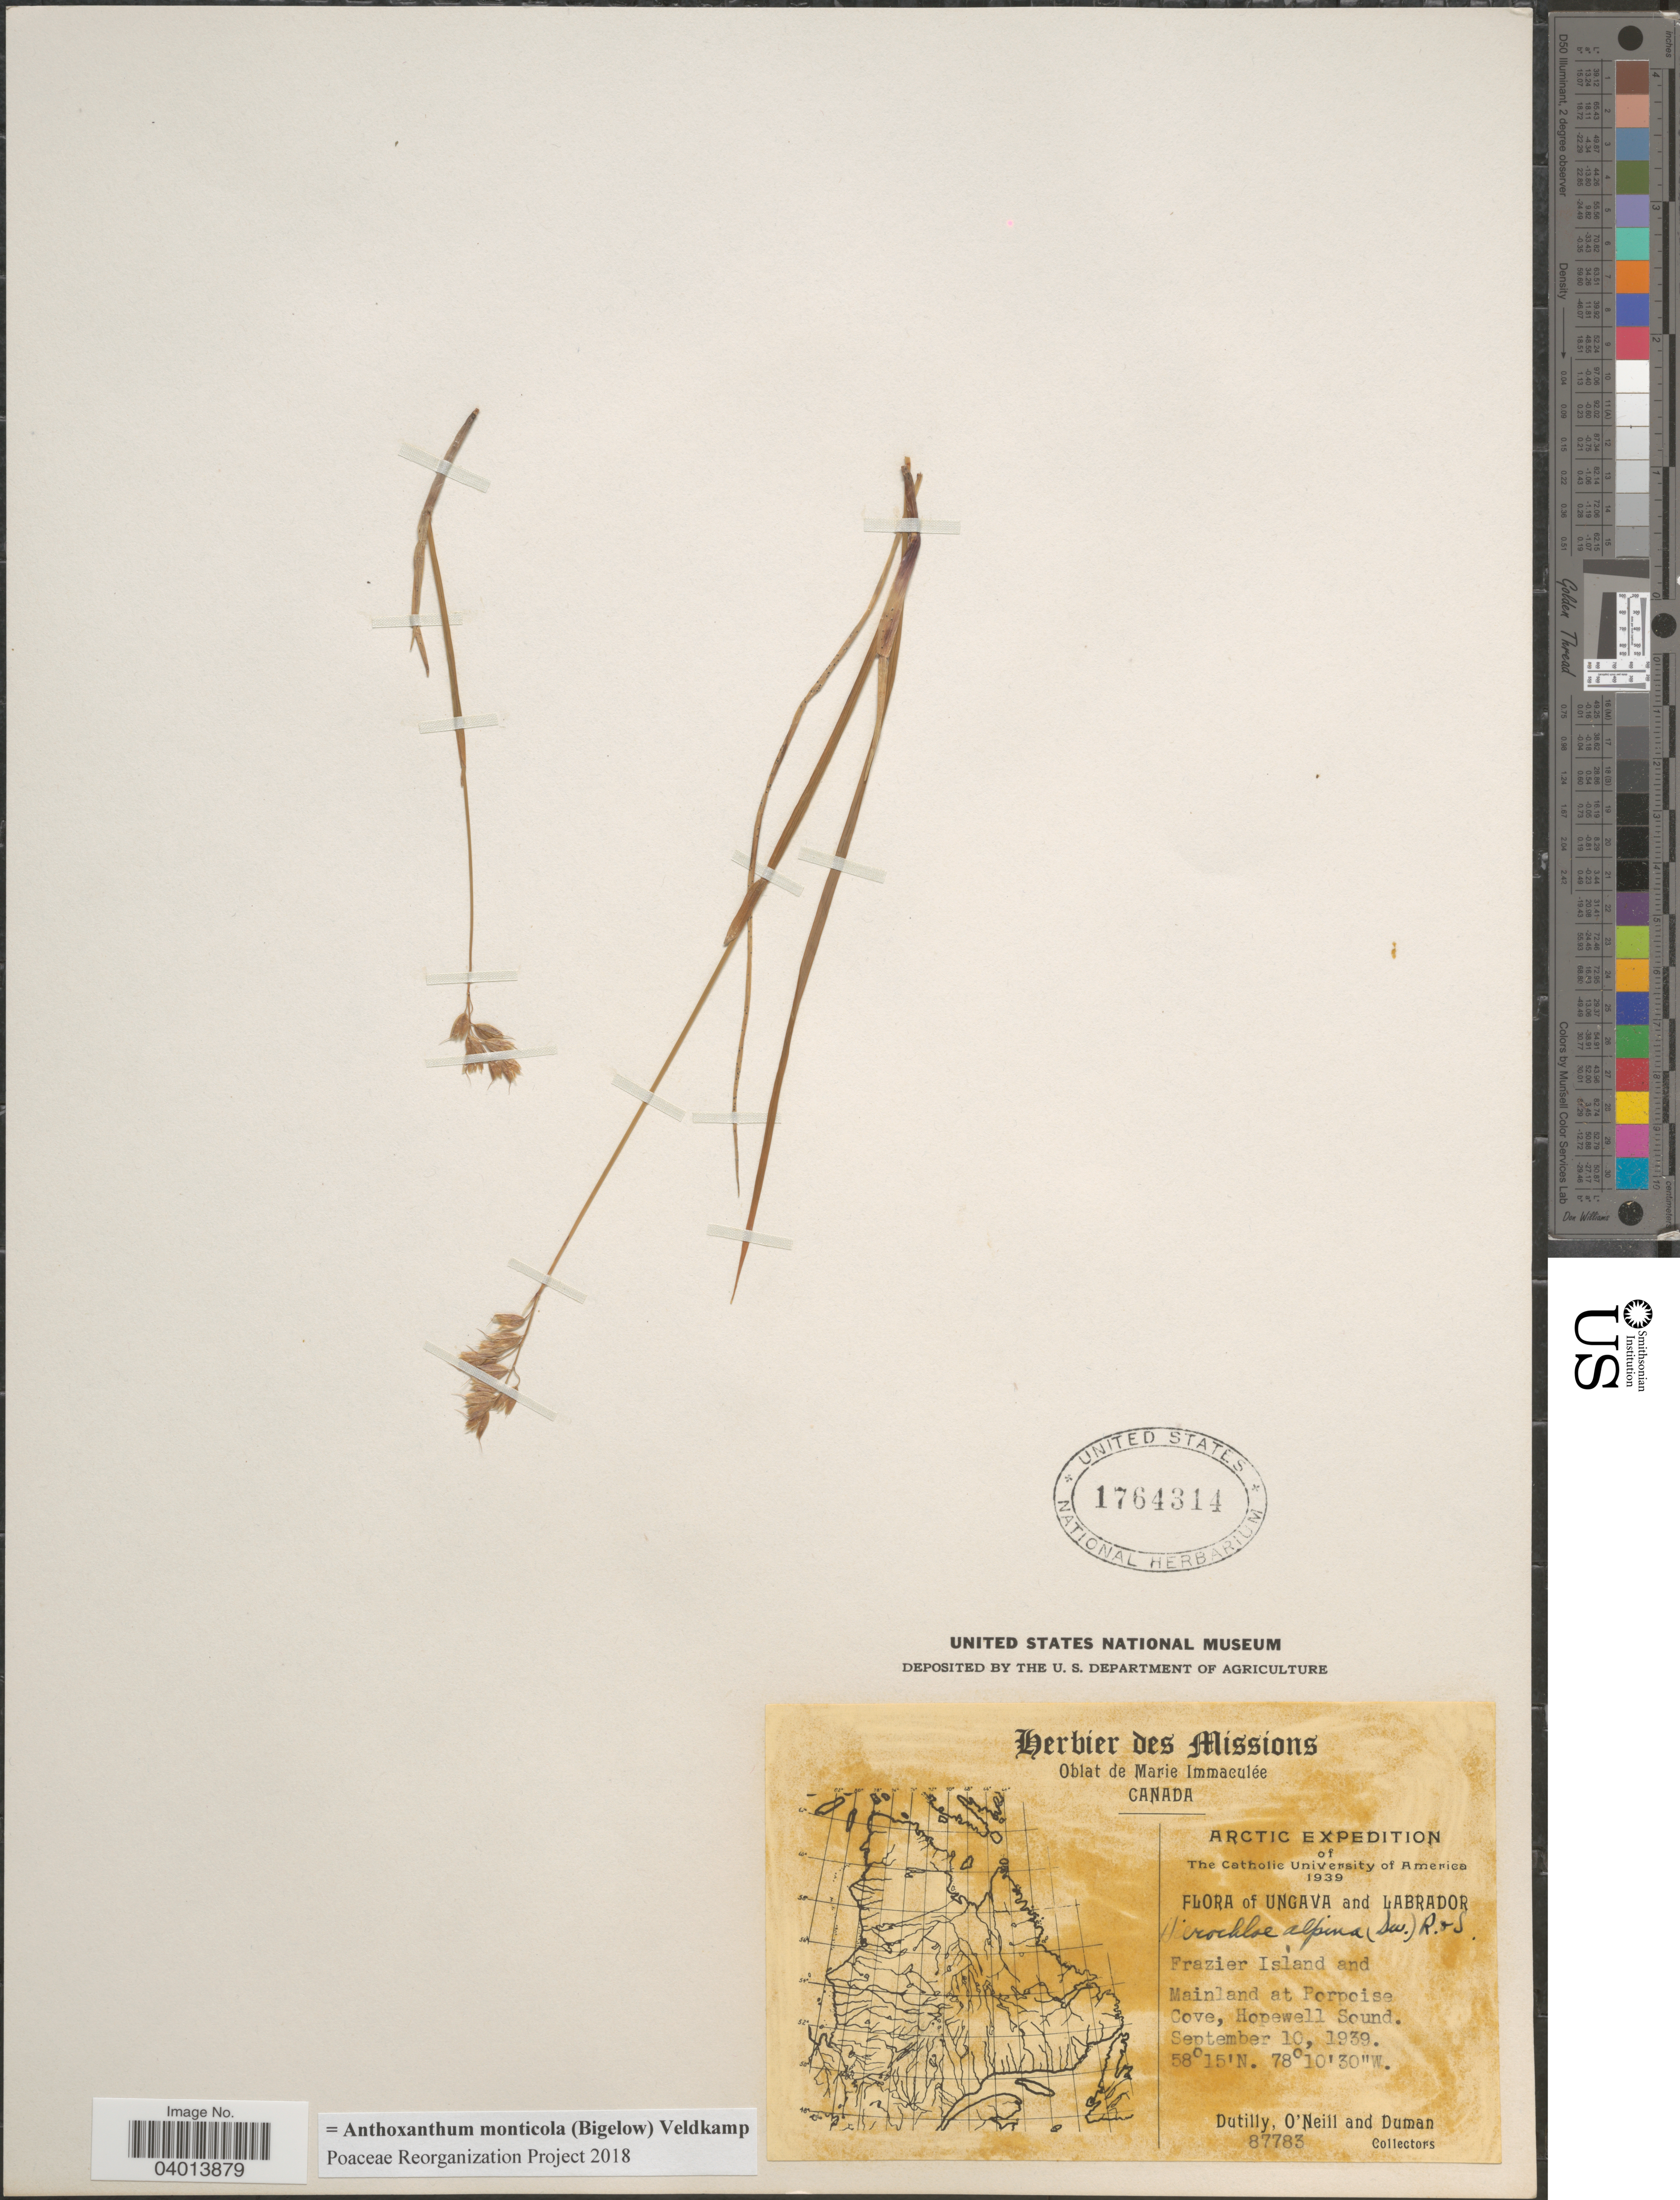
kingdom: Plantae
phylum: Tracheophyta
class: Liliopsida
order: Poales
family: Poaceae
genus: Anthoxanthum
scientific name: Anthoxanthum monticola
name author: (Bigelow) Veldkamp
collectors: -. Dutilly, -. O'Neill & -. Duman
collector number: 87783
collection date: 1939-09-10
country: Canada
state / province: Newfoundland and Labrador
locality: Ungava and Labrador. Frazier Island and Mainland at Porpoise Cove, Hopewell Sound.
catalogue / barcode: US 1764314